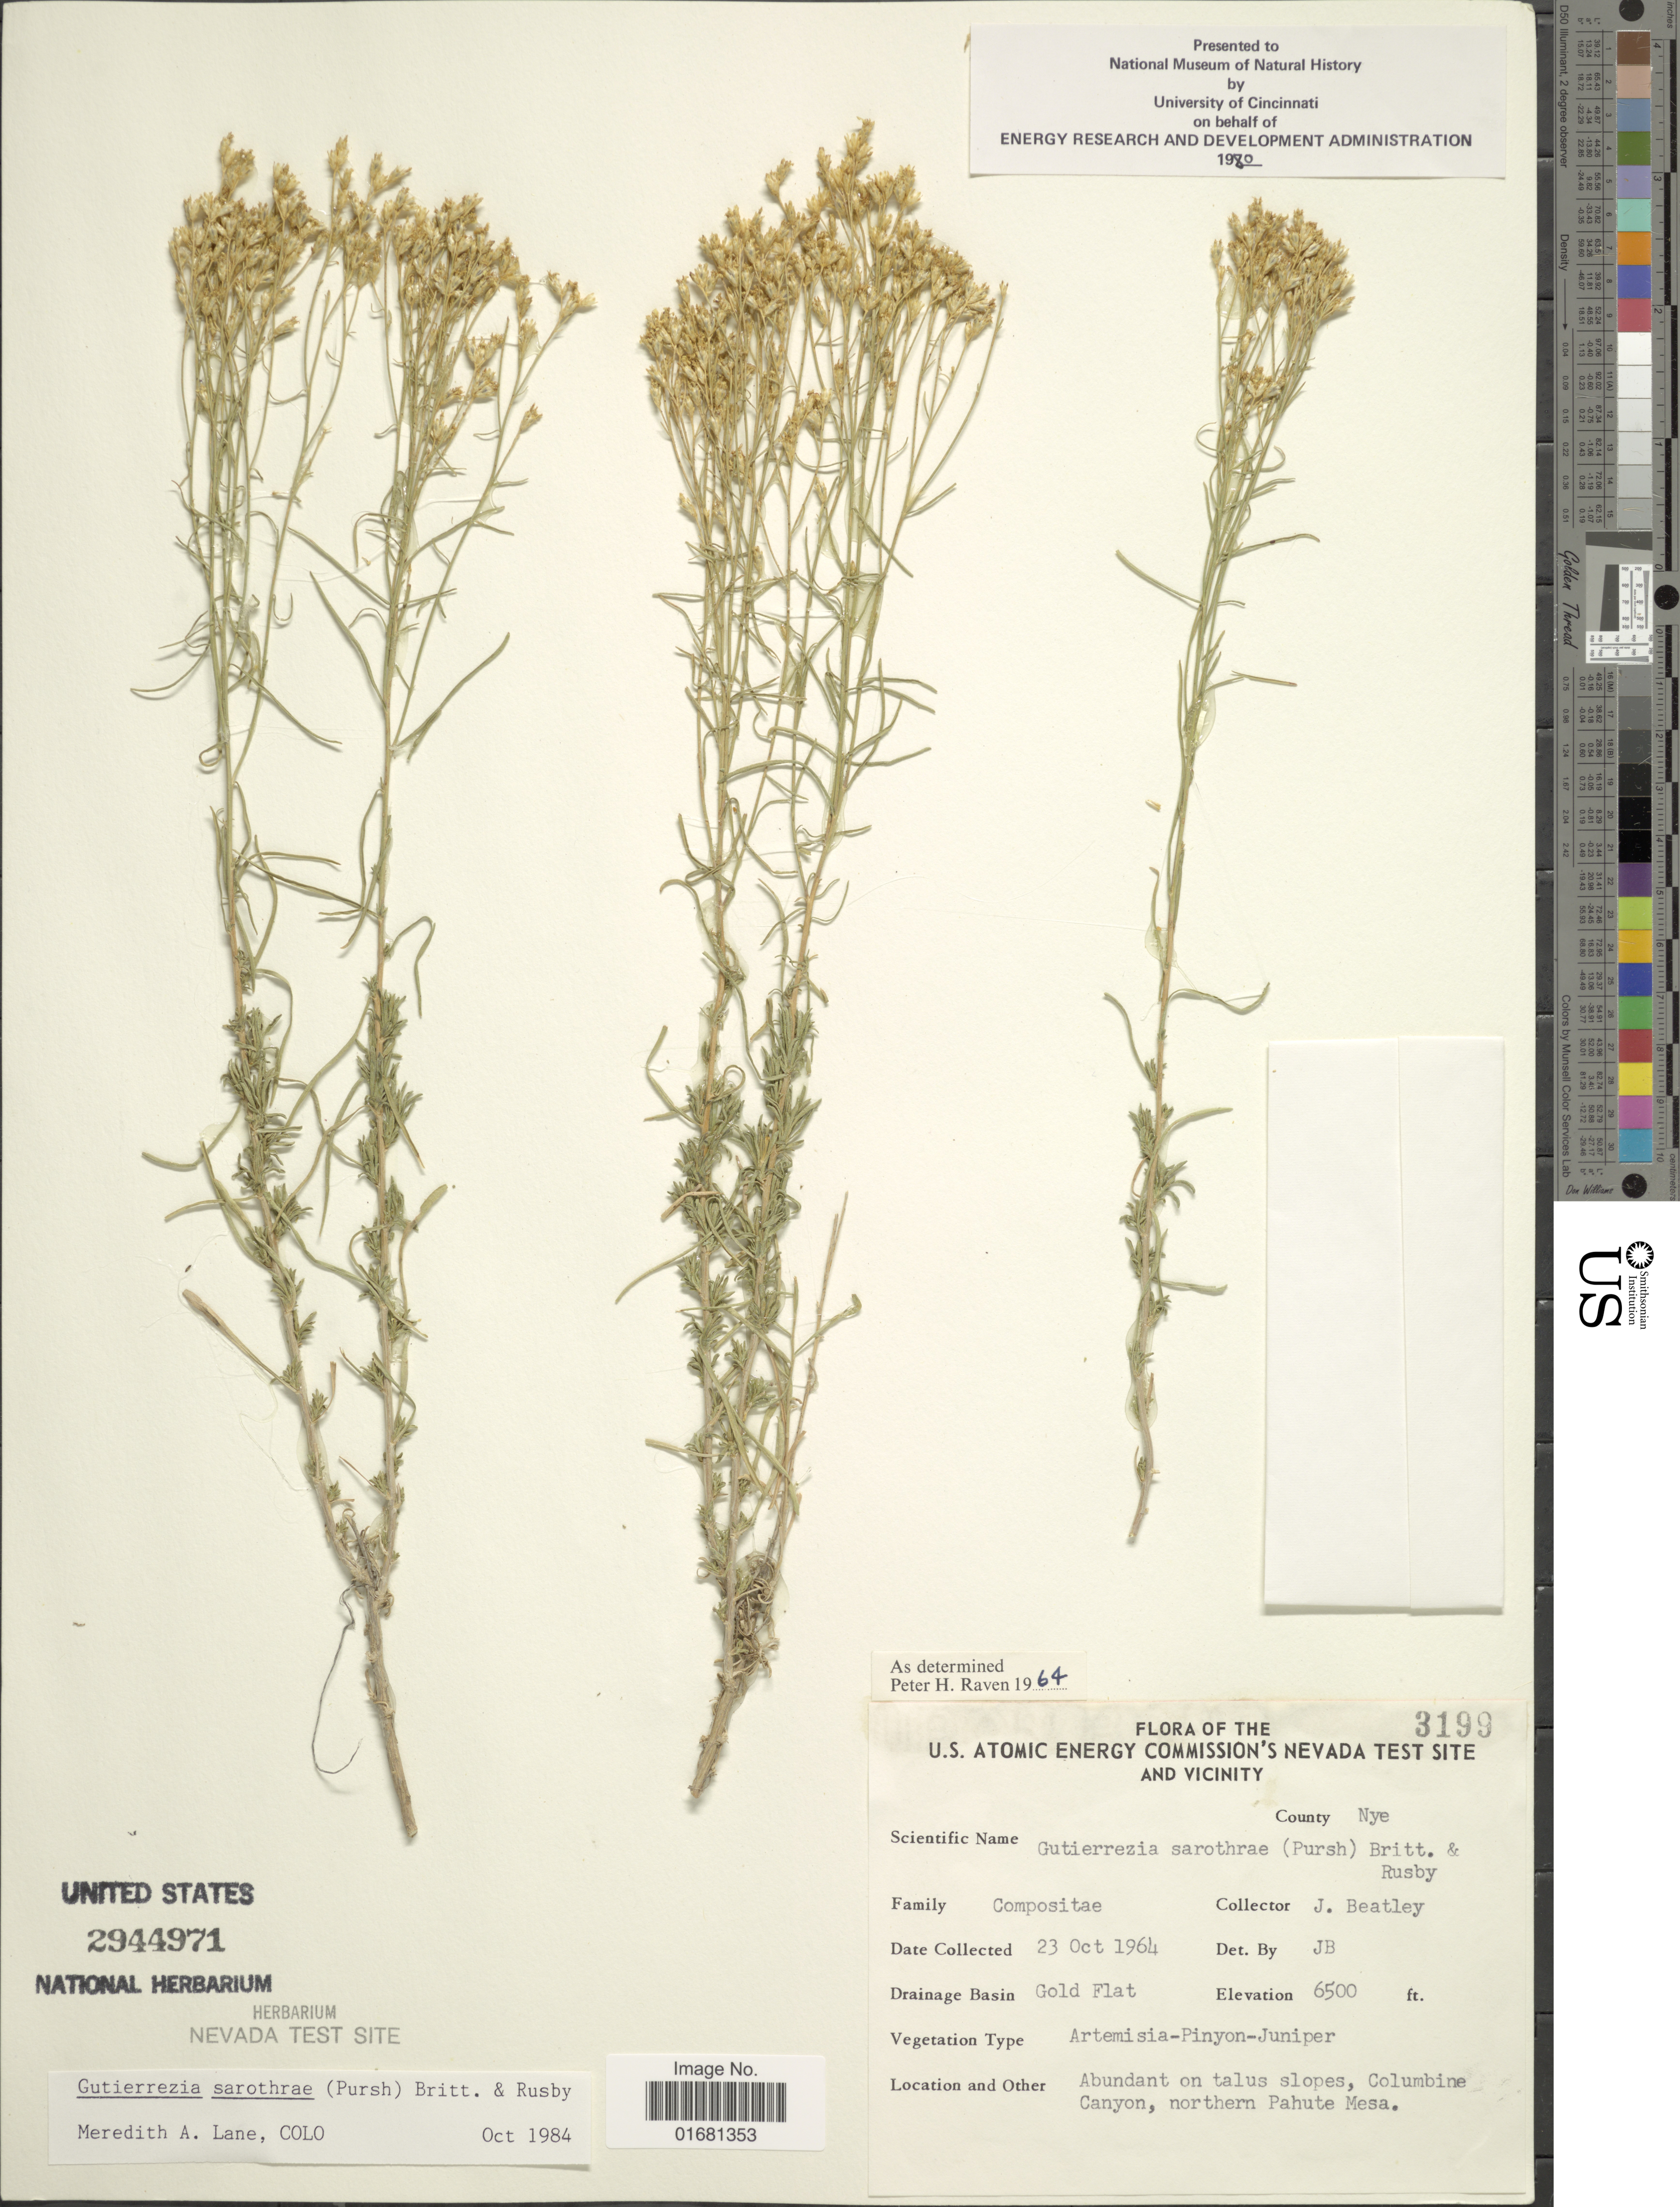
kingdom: Plantae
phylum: Tracheophyta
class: Magnoliopsida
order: Asterales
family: Asteraceae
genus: Gutierrezia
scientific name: Gutierrezia sarothrae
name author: (Pursh) Britton & Rusby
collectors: J. C. Beatley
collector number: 3199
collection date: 1964-10-23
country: United States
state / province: Nevada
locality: County. Nye. on talus slopes, Colombine Canyon, northen Pahute Mesa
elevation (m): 1981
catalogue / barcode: US 2944971